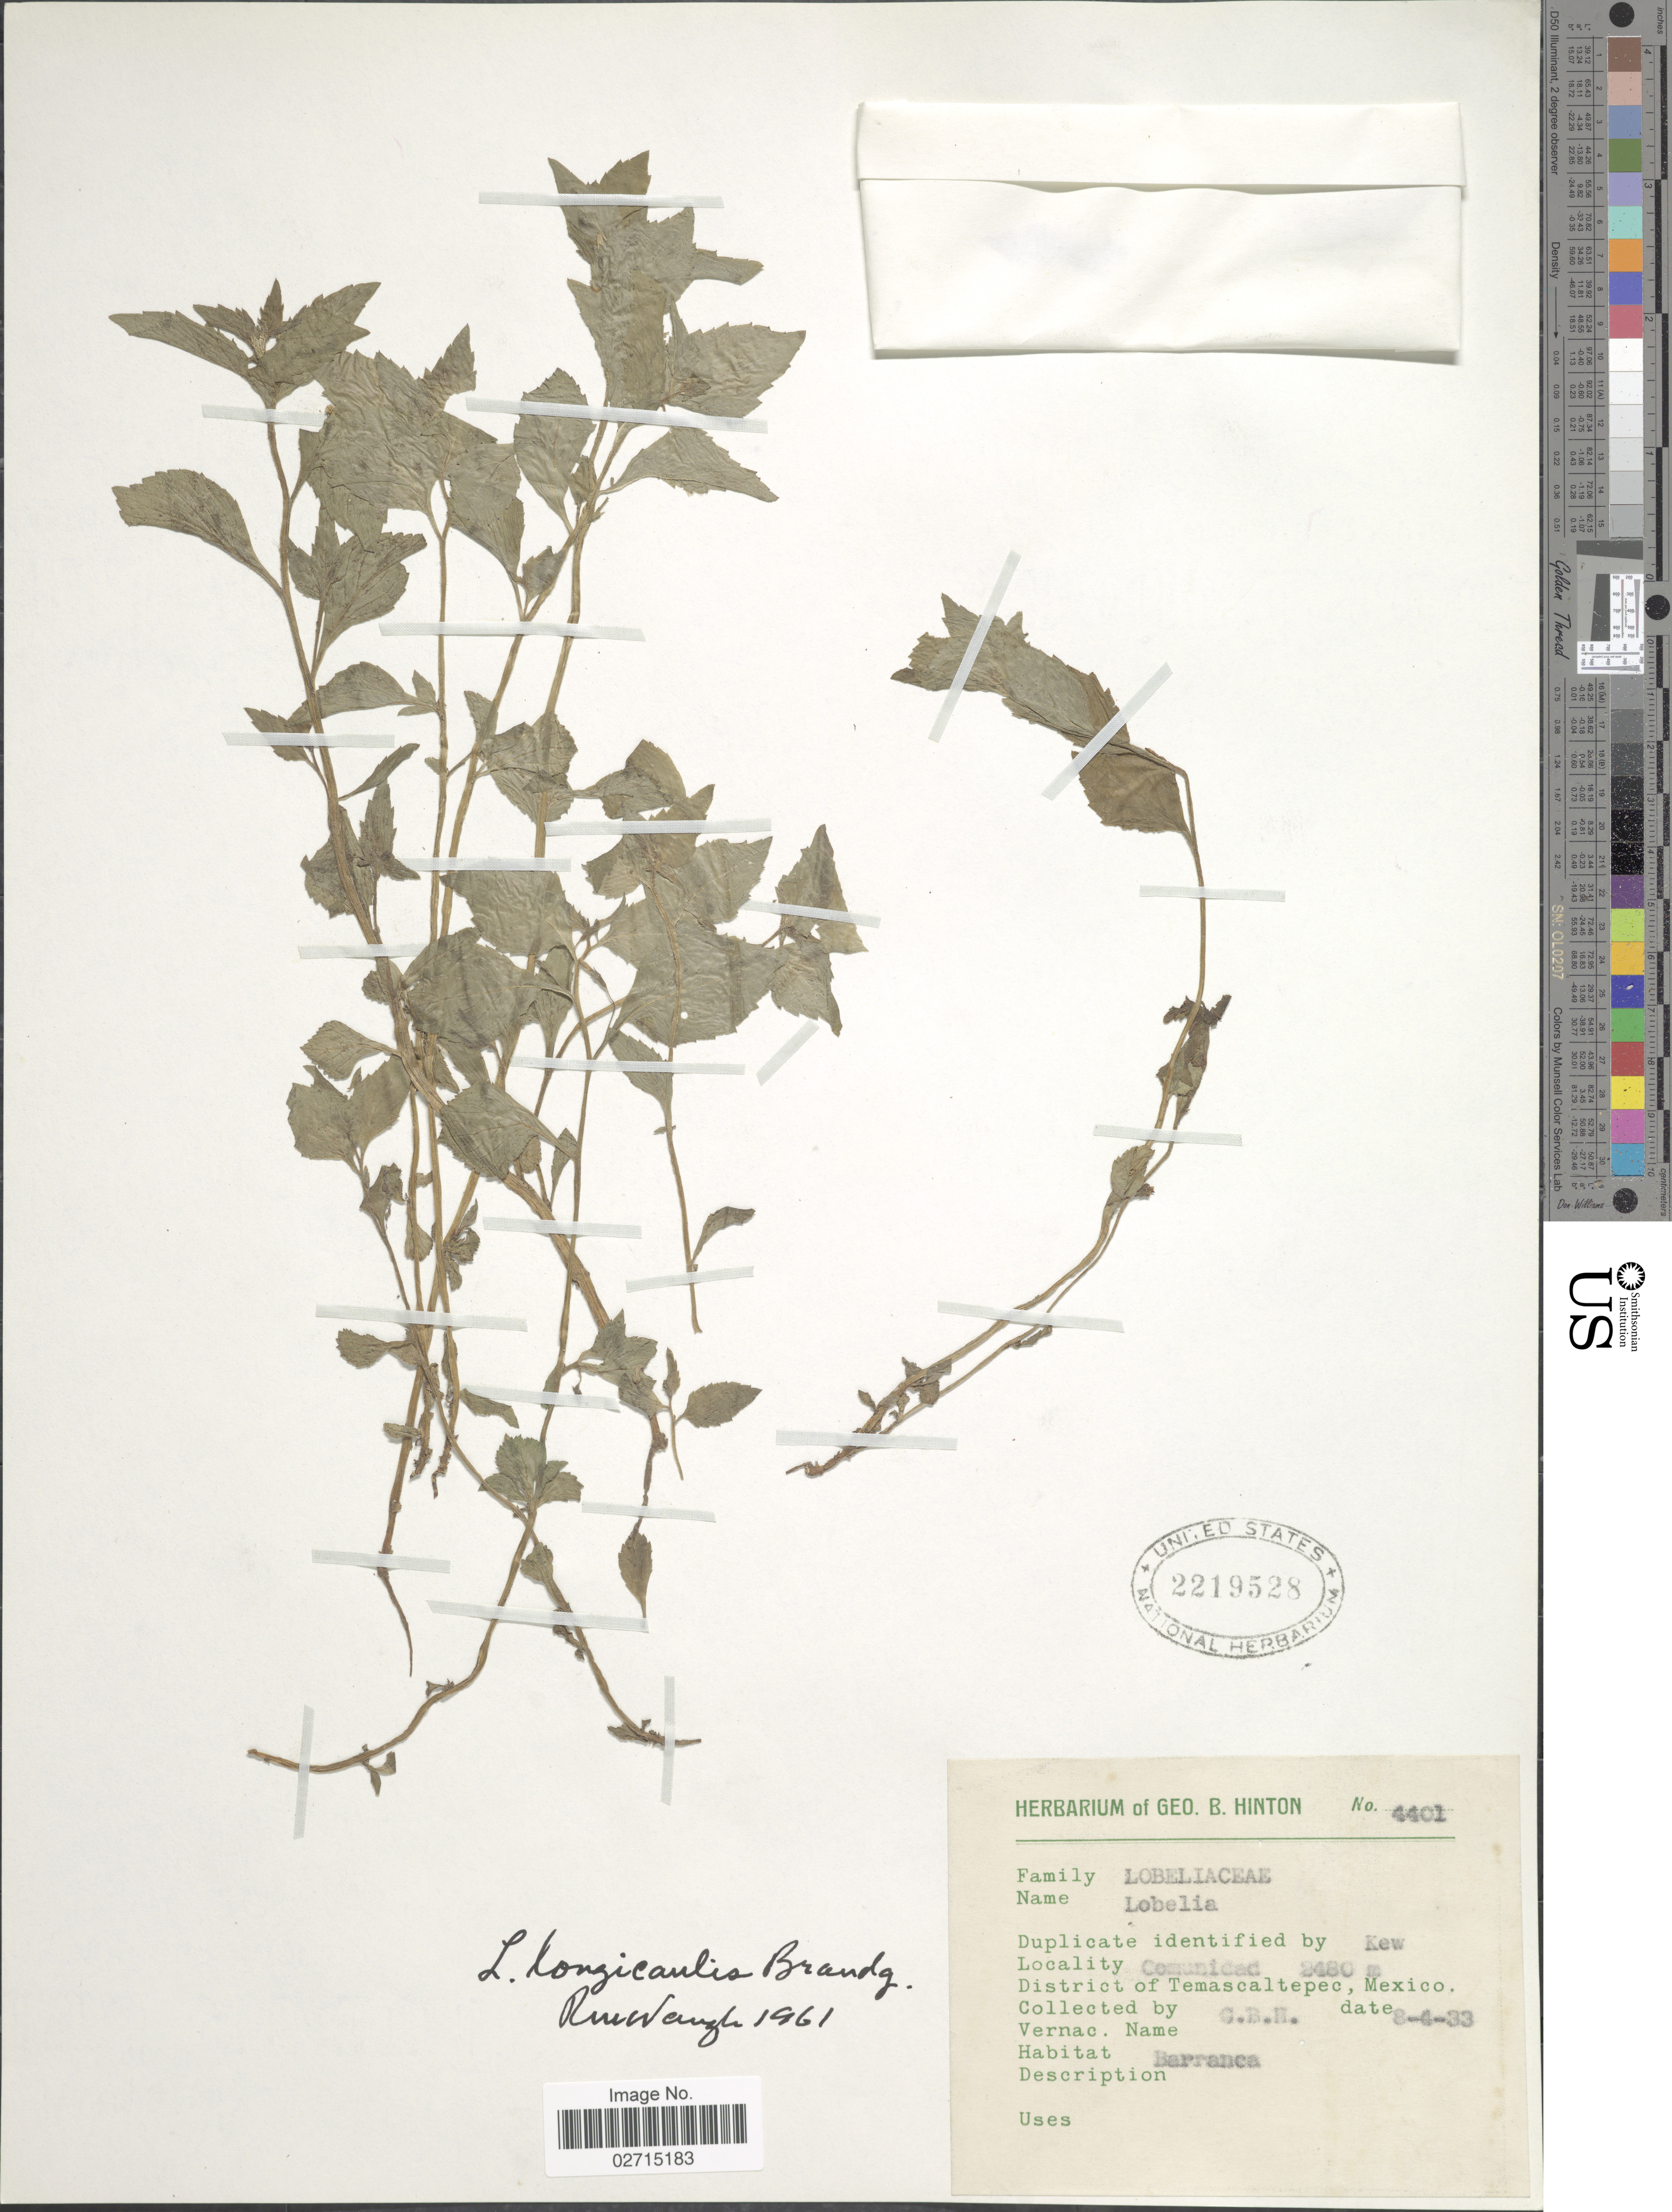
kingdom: Plantae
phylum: Tracheophyta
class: Magnoliopsida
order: Asterales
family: Campanulaceae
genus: Lobelia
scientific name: Lobelia longicaulis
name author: Brandegee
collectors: G. B. Hinton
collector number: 4401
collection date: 1933-08-04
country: Mexico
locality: Comunidad, District of Temascaltepec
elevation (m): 2480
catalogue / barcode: US 2219528